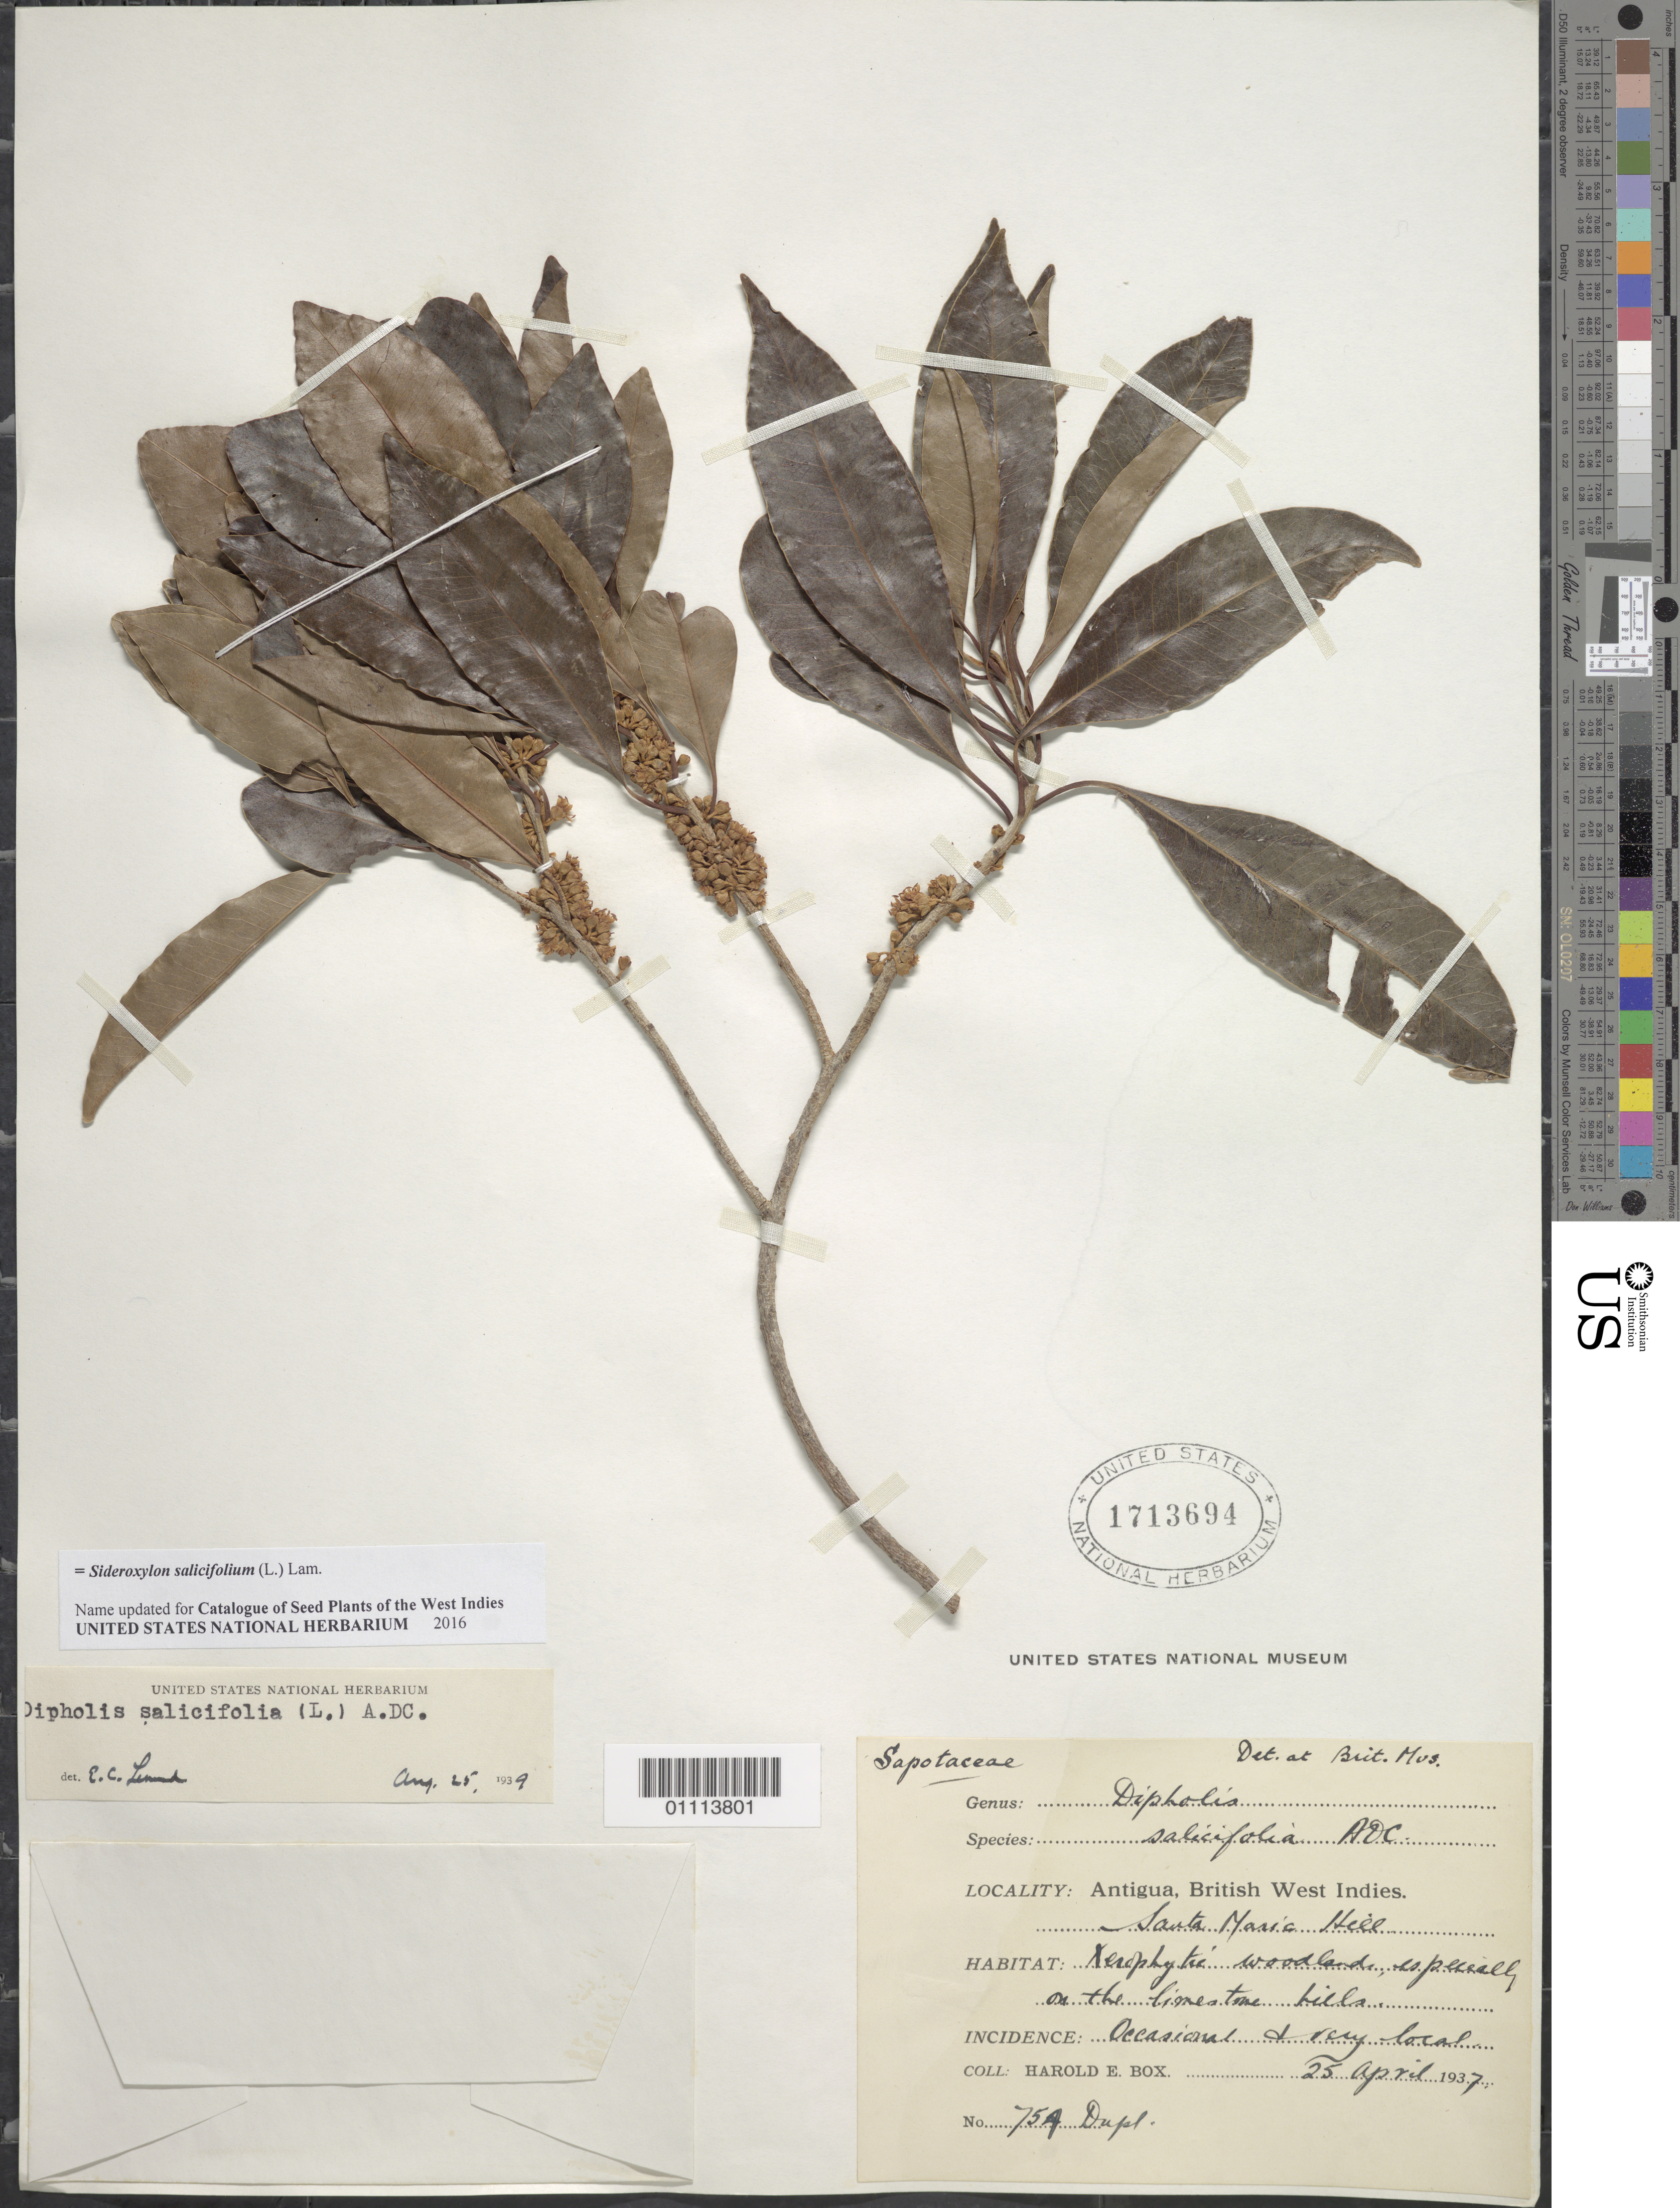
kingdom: Plantae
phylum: Tracheophyta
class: Magnoliopsida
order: Ericales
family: Sapotaceae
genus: Dipholis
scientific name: Dipholis salicifolia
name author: (L.) A. DC.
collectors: H. E. Box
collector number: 754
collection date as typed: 25 Apr 1937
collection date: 1937-04-25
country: Antigua and Barbuda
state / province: Saint John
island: Antigua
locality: Santa Maria Hill, xerophyte woodlands, especially on the limestone hills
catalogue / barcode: US 1713694